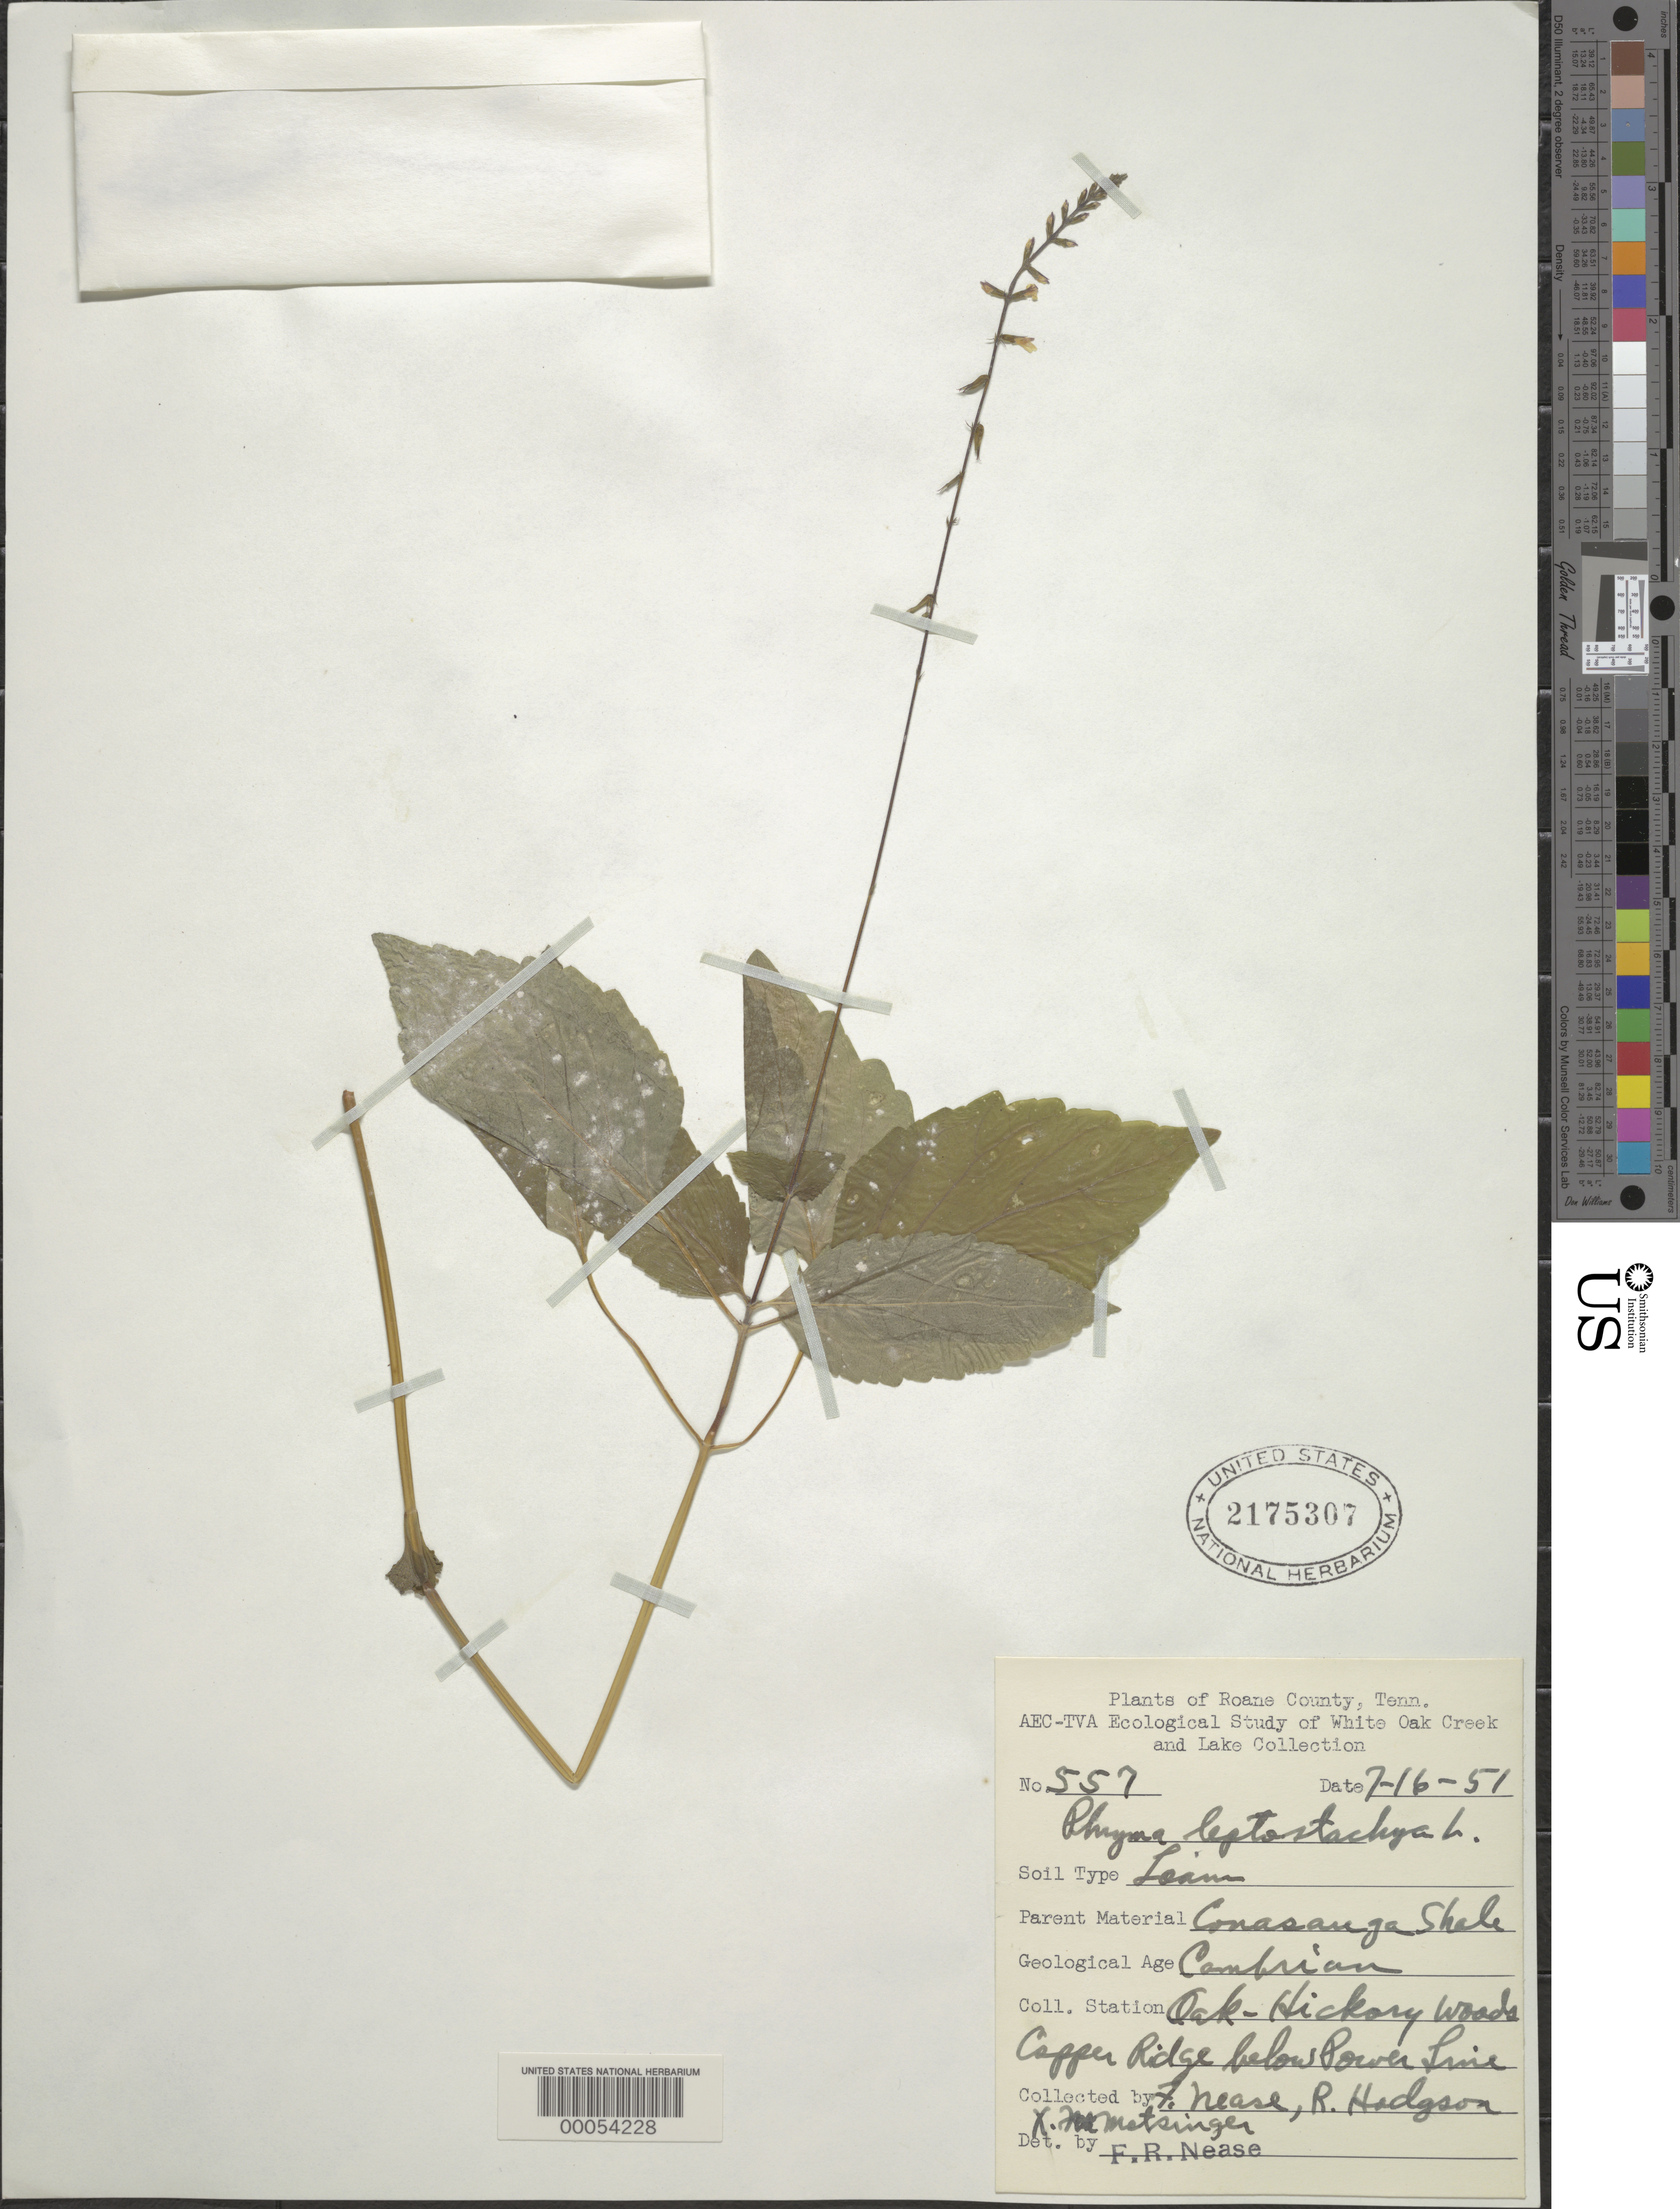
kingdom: Plantae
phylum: Tracheophyta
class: Magnoliopsida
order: Lamiales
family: Phrymaceae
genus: Phryma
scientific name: Phryma leptostachya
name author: L.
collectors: F. Nease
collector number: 557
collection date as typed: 16 Jul 1951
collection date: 1951-07-16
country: United States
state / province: Tennessee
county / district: Roane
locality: Collected on copper ridge in the white oak creek region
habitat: In oak - hickory woods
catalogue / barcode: US 2175307